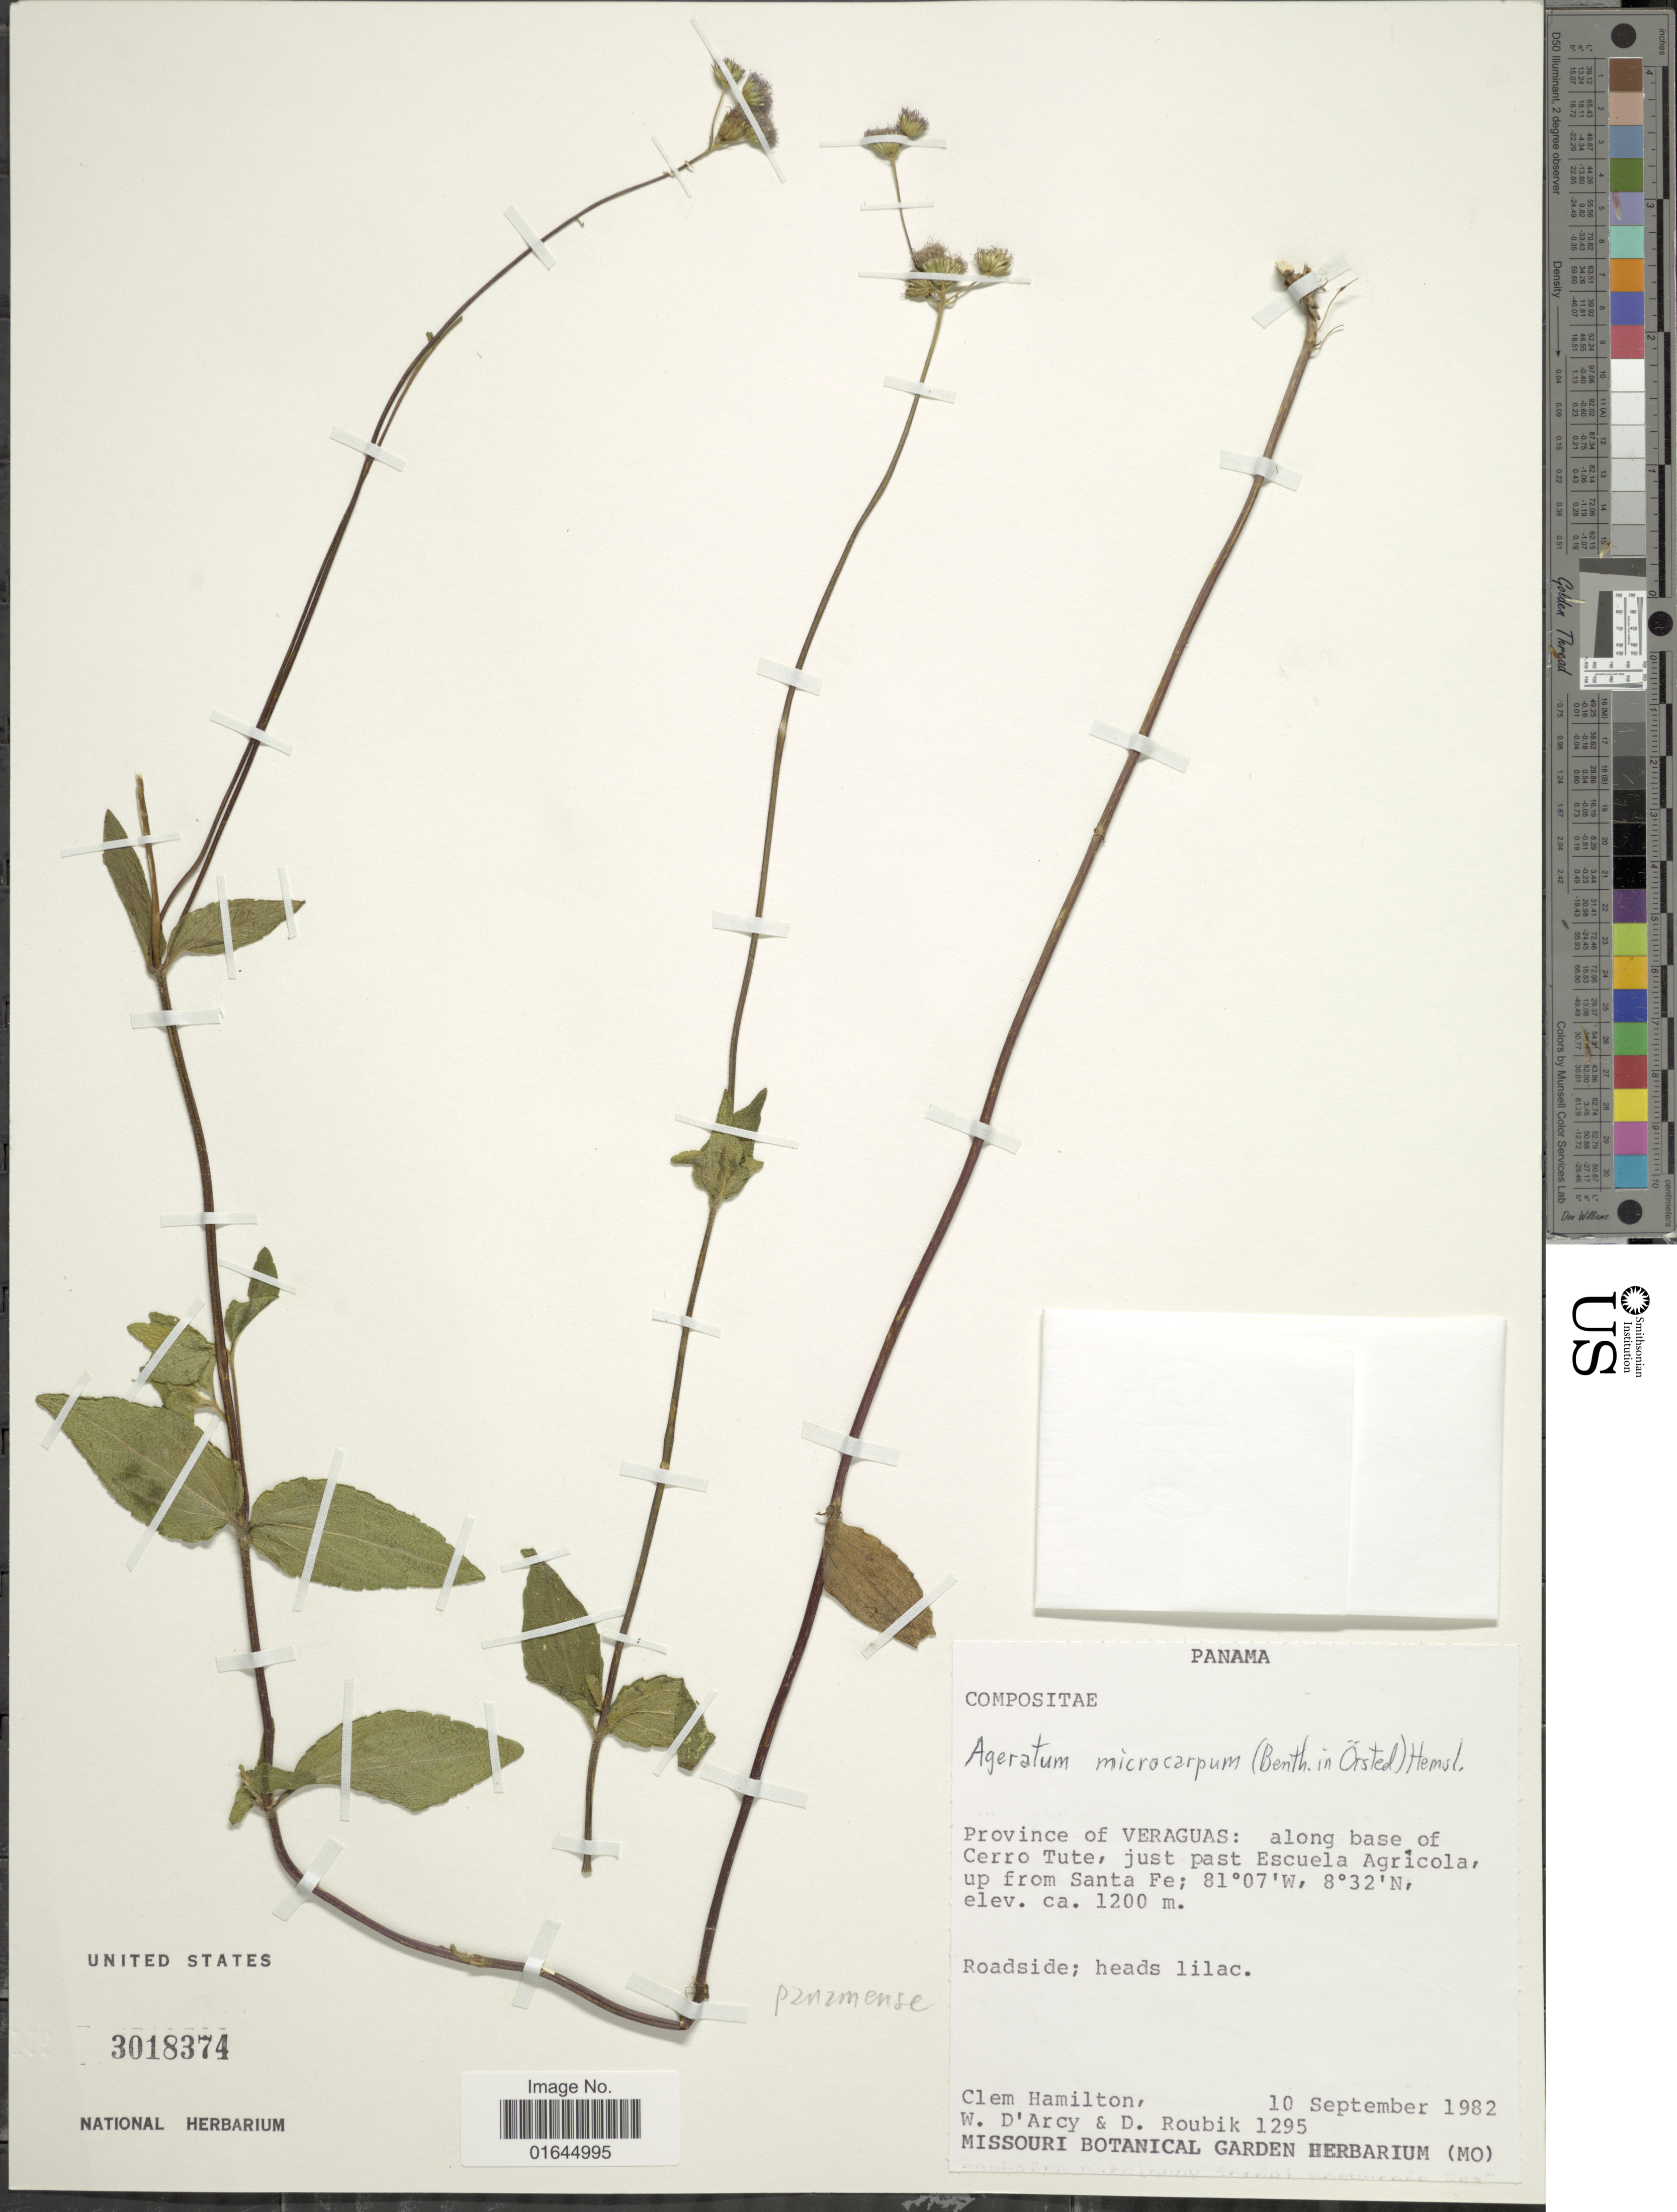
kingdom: Plantae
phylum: Tracheophyta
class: Magnoliopsida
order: Asterales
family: Asteraceae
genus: Ageratum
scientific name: Ageratum panamense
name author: B.L. Rob.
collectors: C. W. Hamilton, W. G. D'Arcy & D. Roubik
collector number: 1295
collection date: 1982-09-10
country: Panama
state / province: Veraguas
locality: Along base of Cerro Tute, juust past Escuela Agricola, up from Santa Fe.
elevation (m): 1200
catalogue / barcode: US 3018374